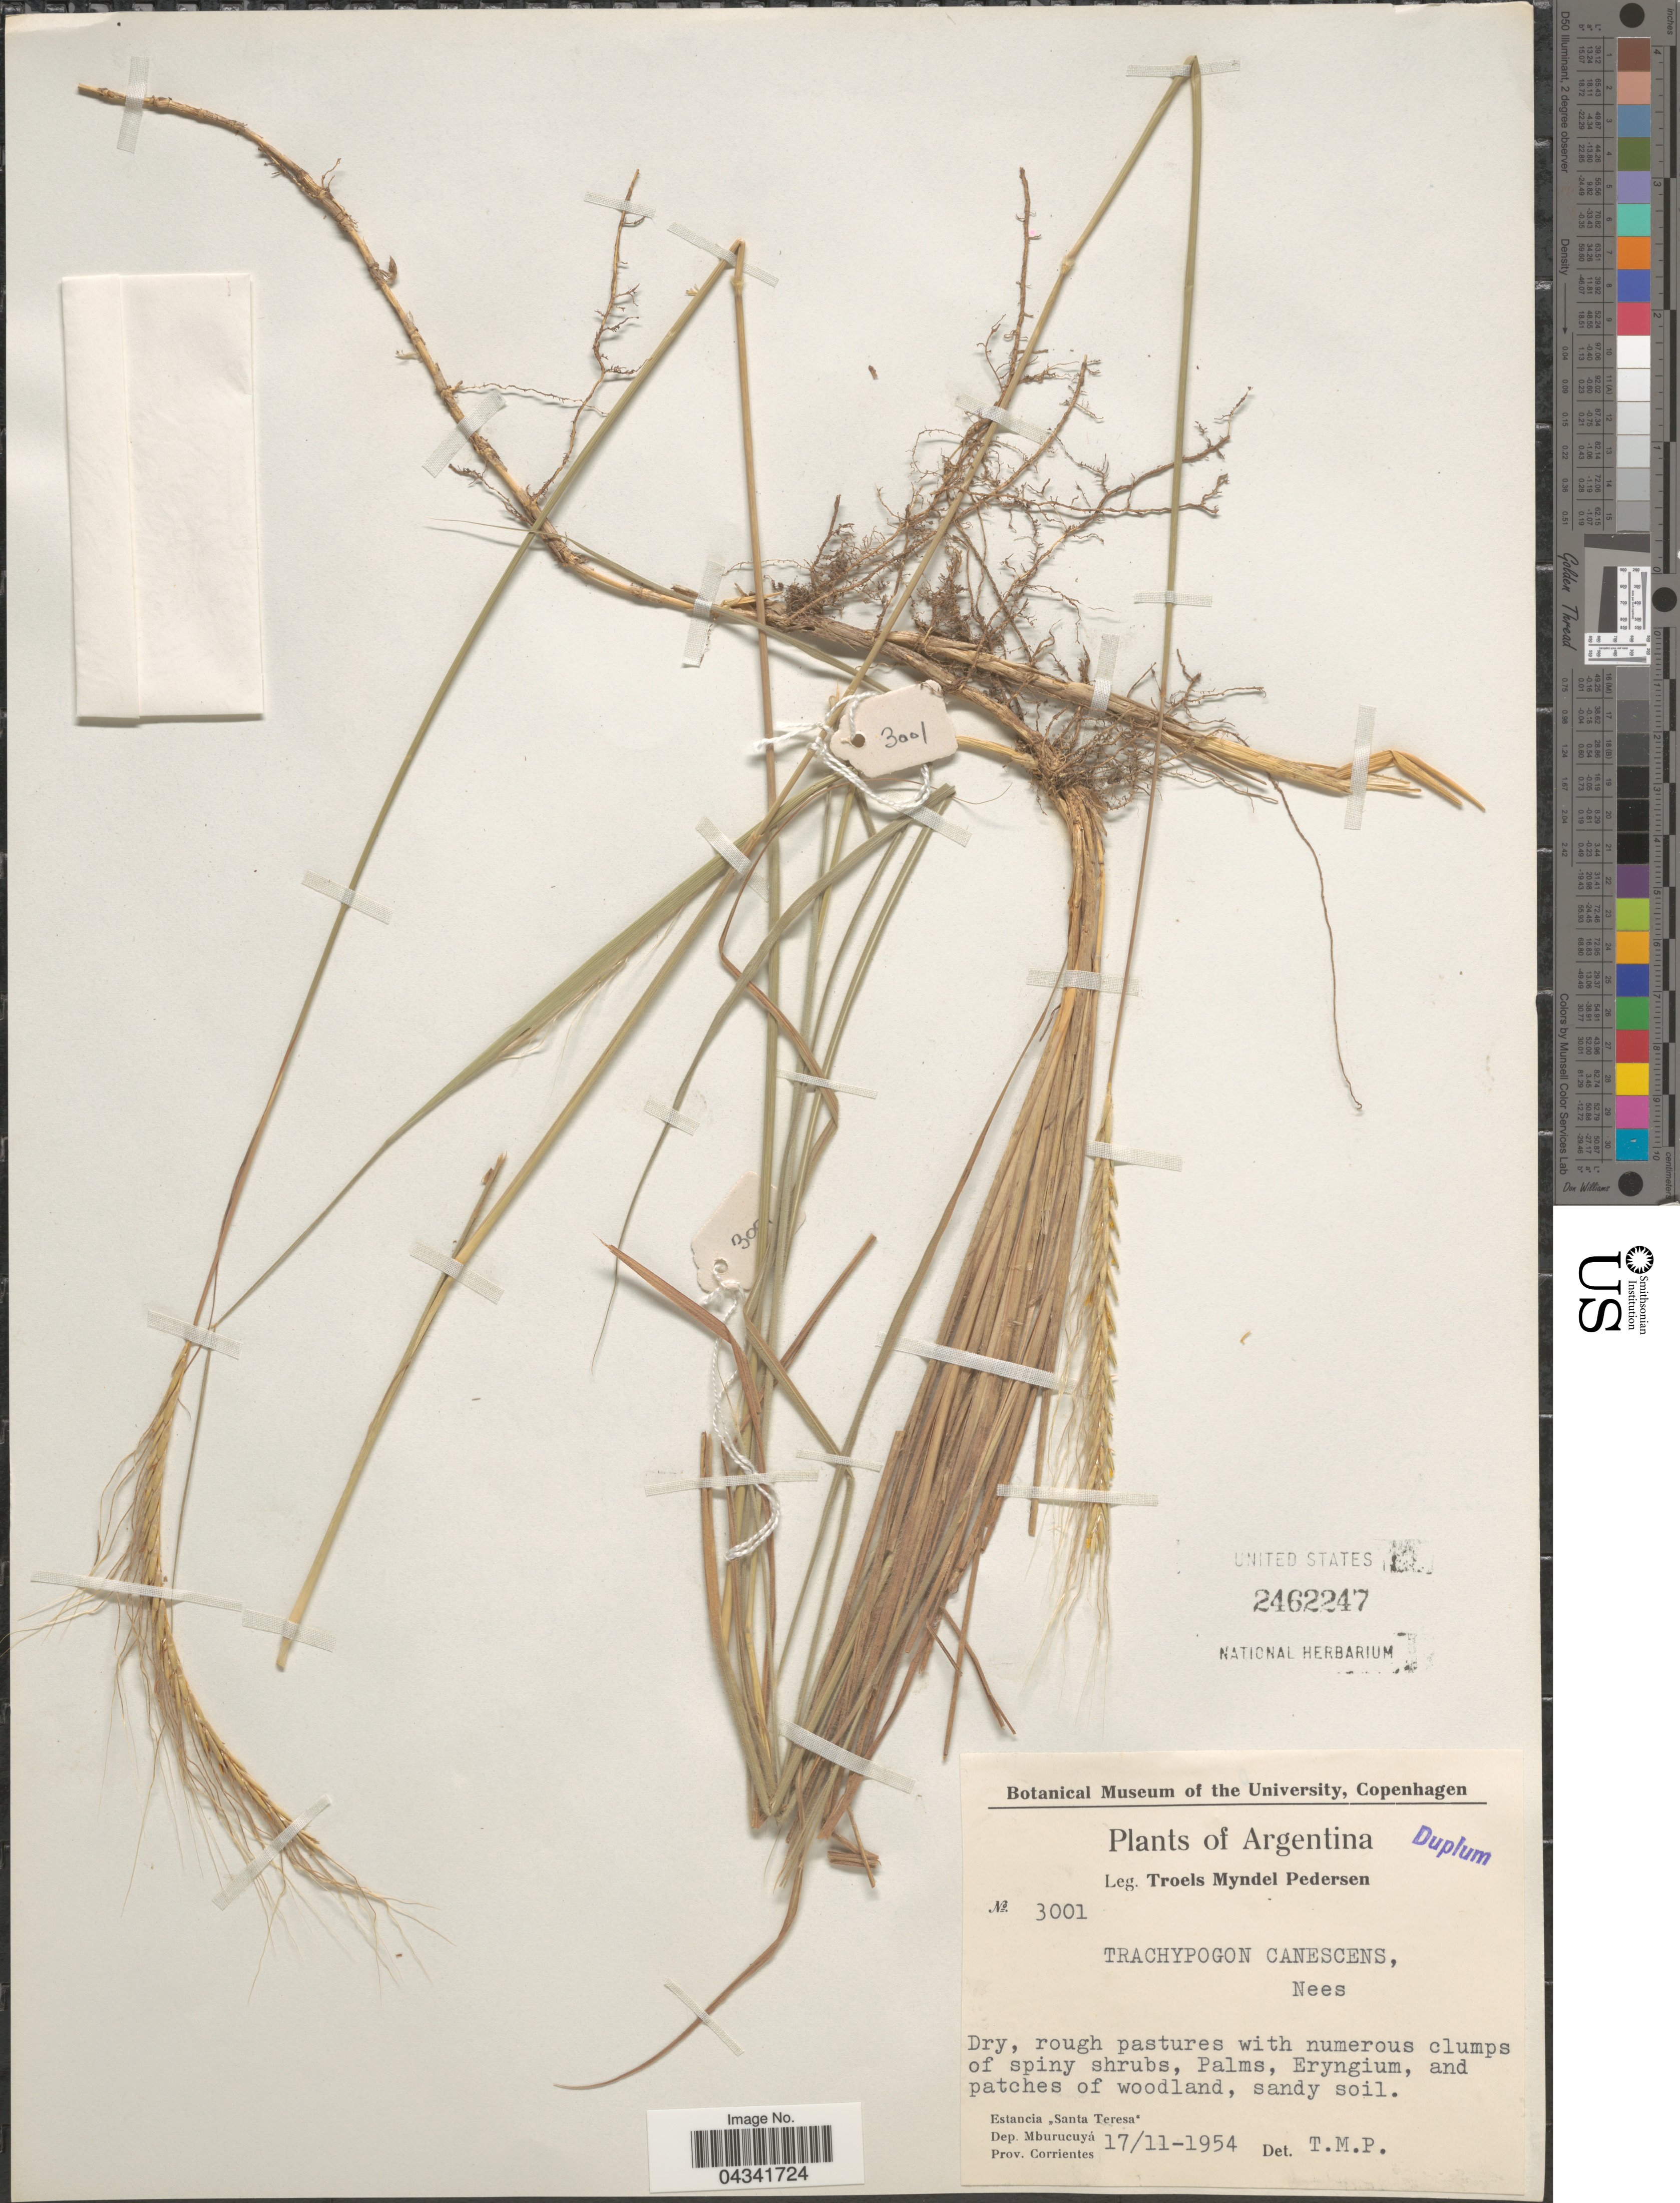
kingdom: Plantae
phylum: Tracheophyta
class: Liliopsida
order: Poales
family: Poaceae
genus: Trachypogon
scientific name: Trachypogon spicatus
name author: (L. f.) Kuntze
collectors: T. Pederson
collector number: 3001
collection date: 1954-11-17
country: Argentina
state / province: Corrientes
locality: Estancia "Santa Teresa". Dep. Mburucuyá.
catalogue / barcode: US 2462247